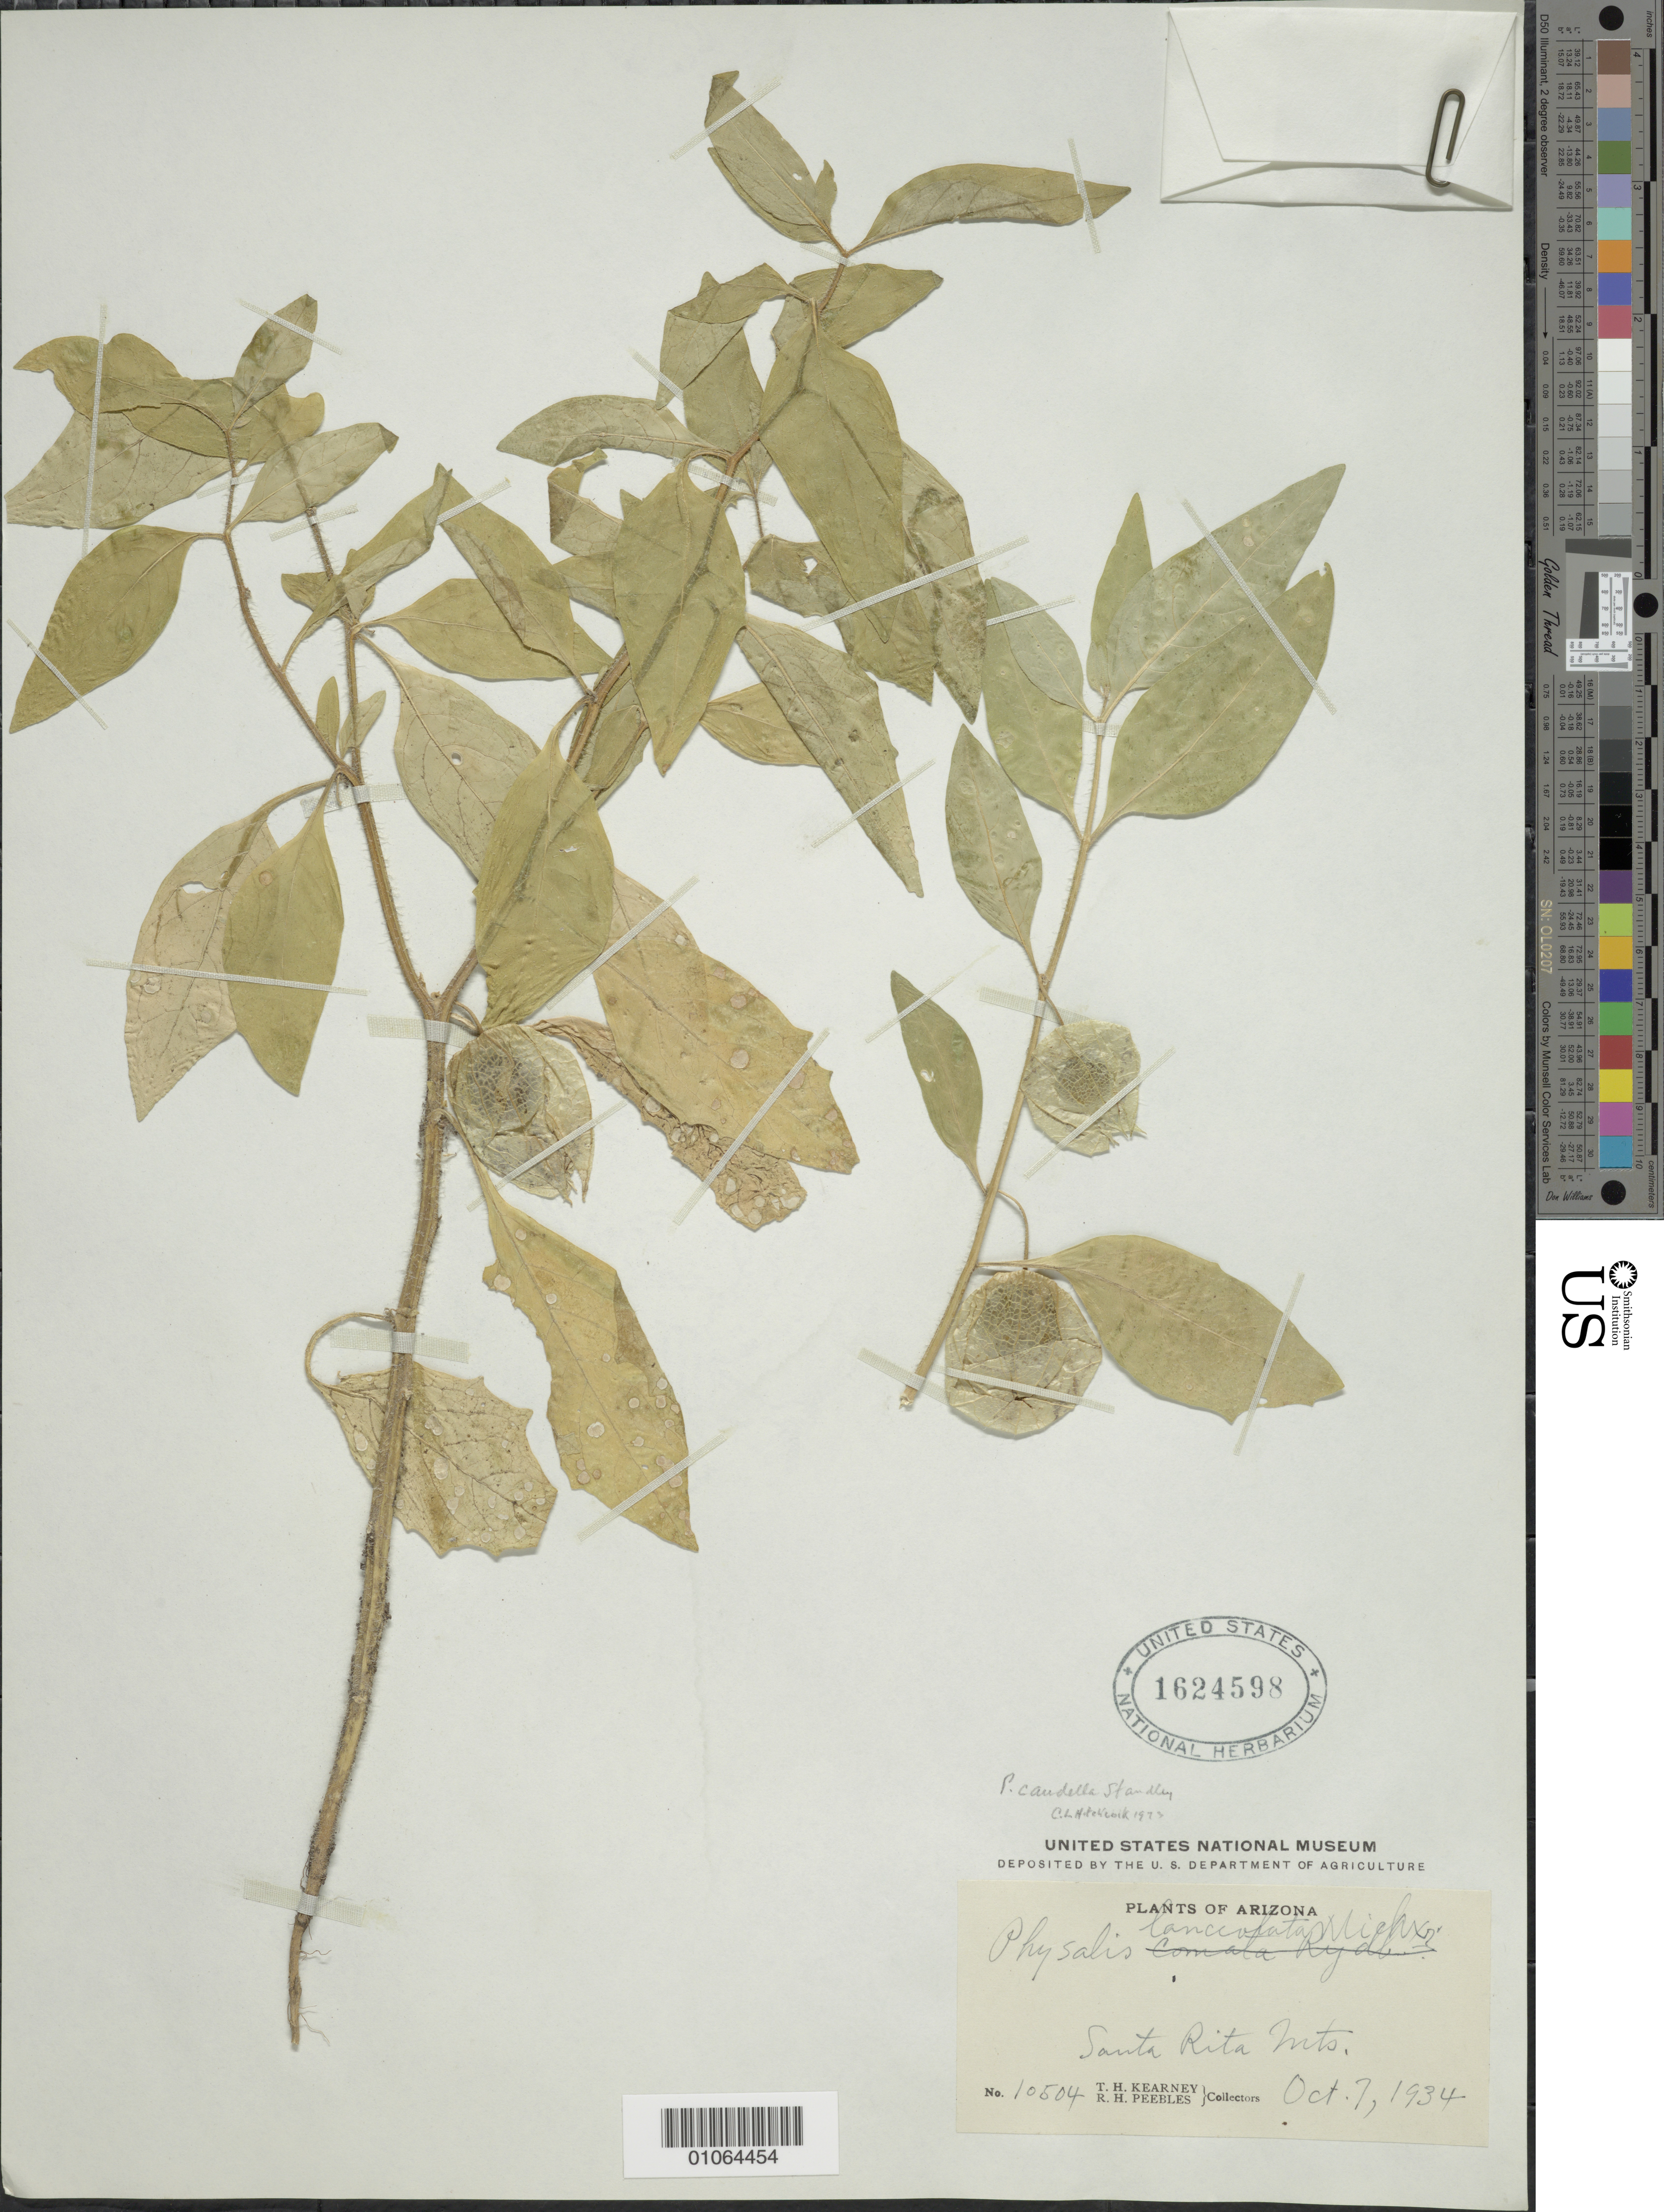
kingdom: Plantae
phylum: Tracheophyta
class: Magnoliopsida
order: Solanales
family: Solanaceae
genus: Physalis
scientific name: Physalis caudella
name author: Standl.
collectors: T. H. Kearney & R. H. Peebles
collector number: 10504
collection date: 1934-10-07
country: United States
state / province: Arizona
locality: Santa Rita Mts.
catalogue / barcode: US 1624598